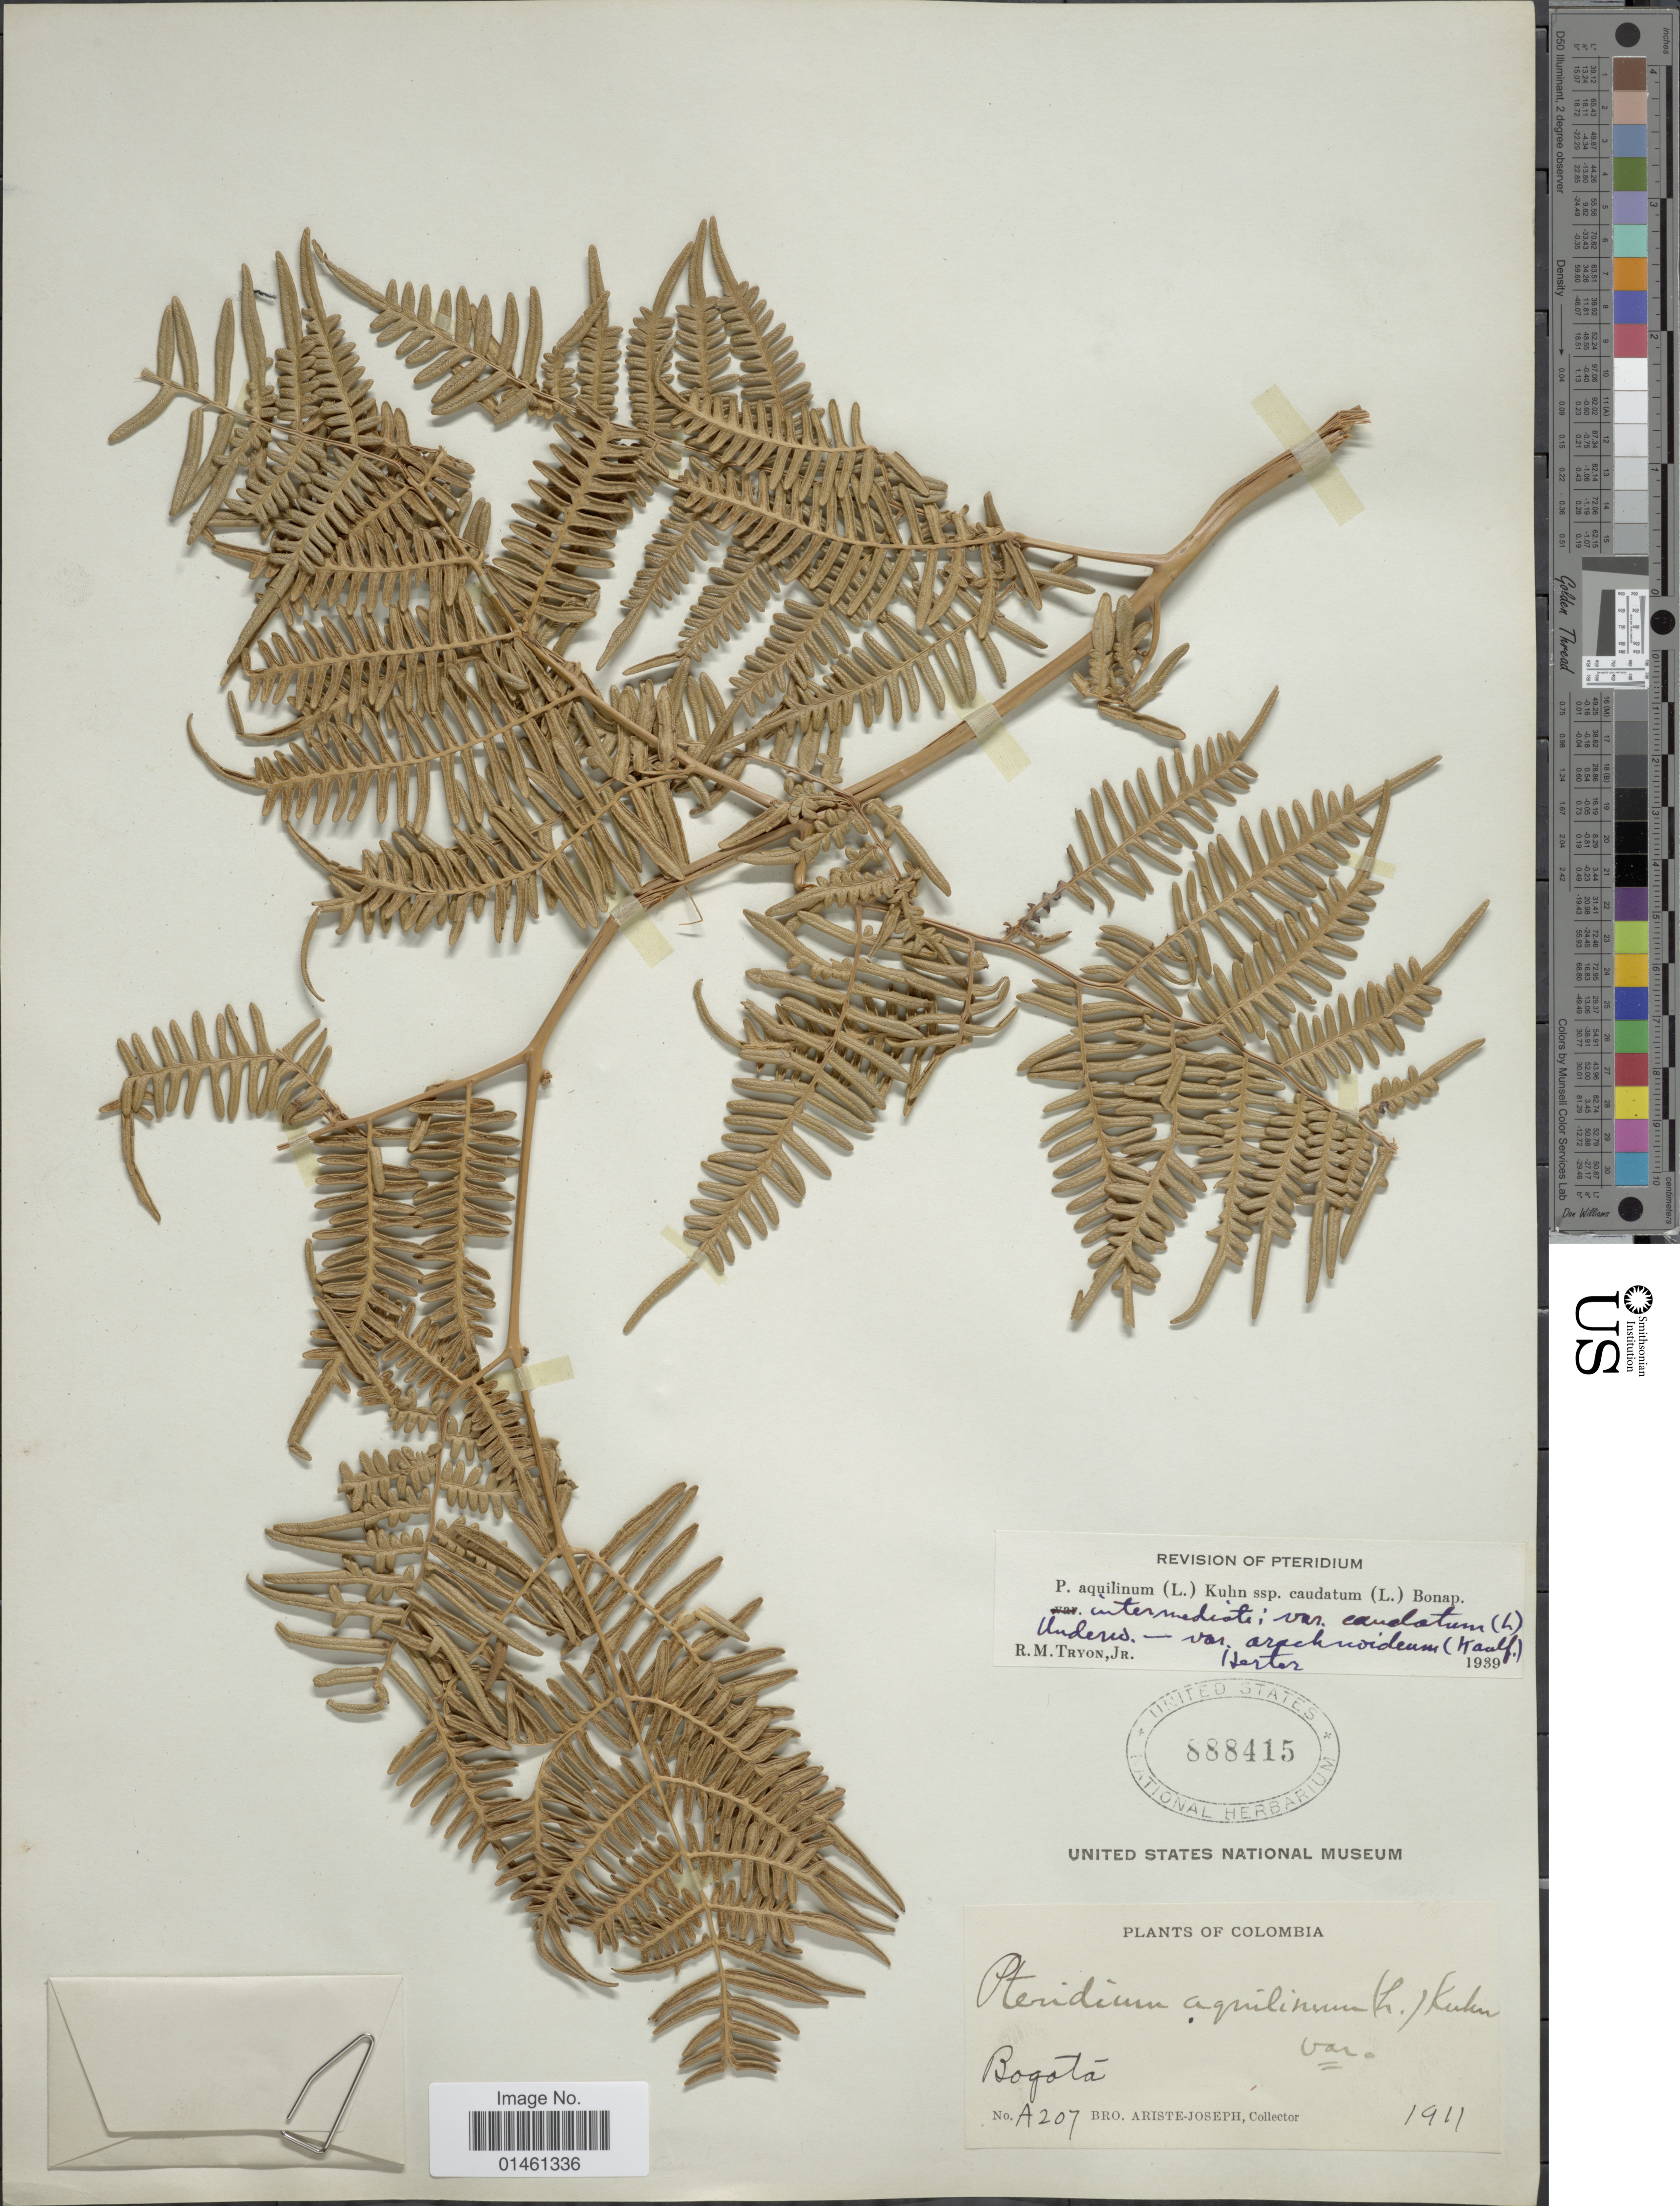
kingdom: Plantae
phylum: Tracheophyta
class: Polypodiopsida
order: Polypodiales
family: Dennstaedtiaceae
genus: Pteridium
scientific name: Pteridium caudatum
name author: (L.) Maxon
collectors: Bro. Ariste-Joseph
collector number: A207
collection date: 1911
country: Colombia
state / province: Bogota D.C.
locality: Bogotá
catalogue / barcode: US 888415